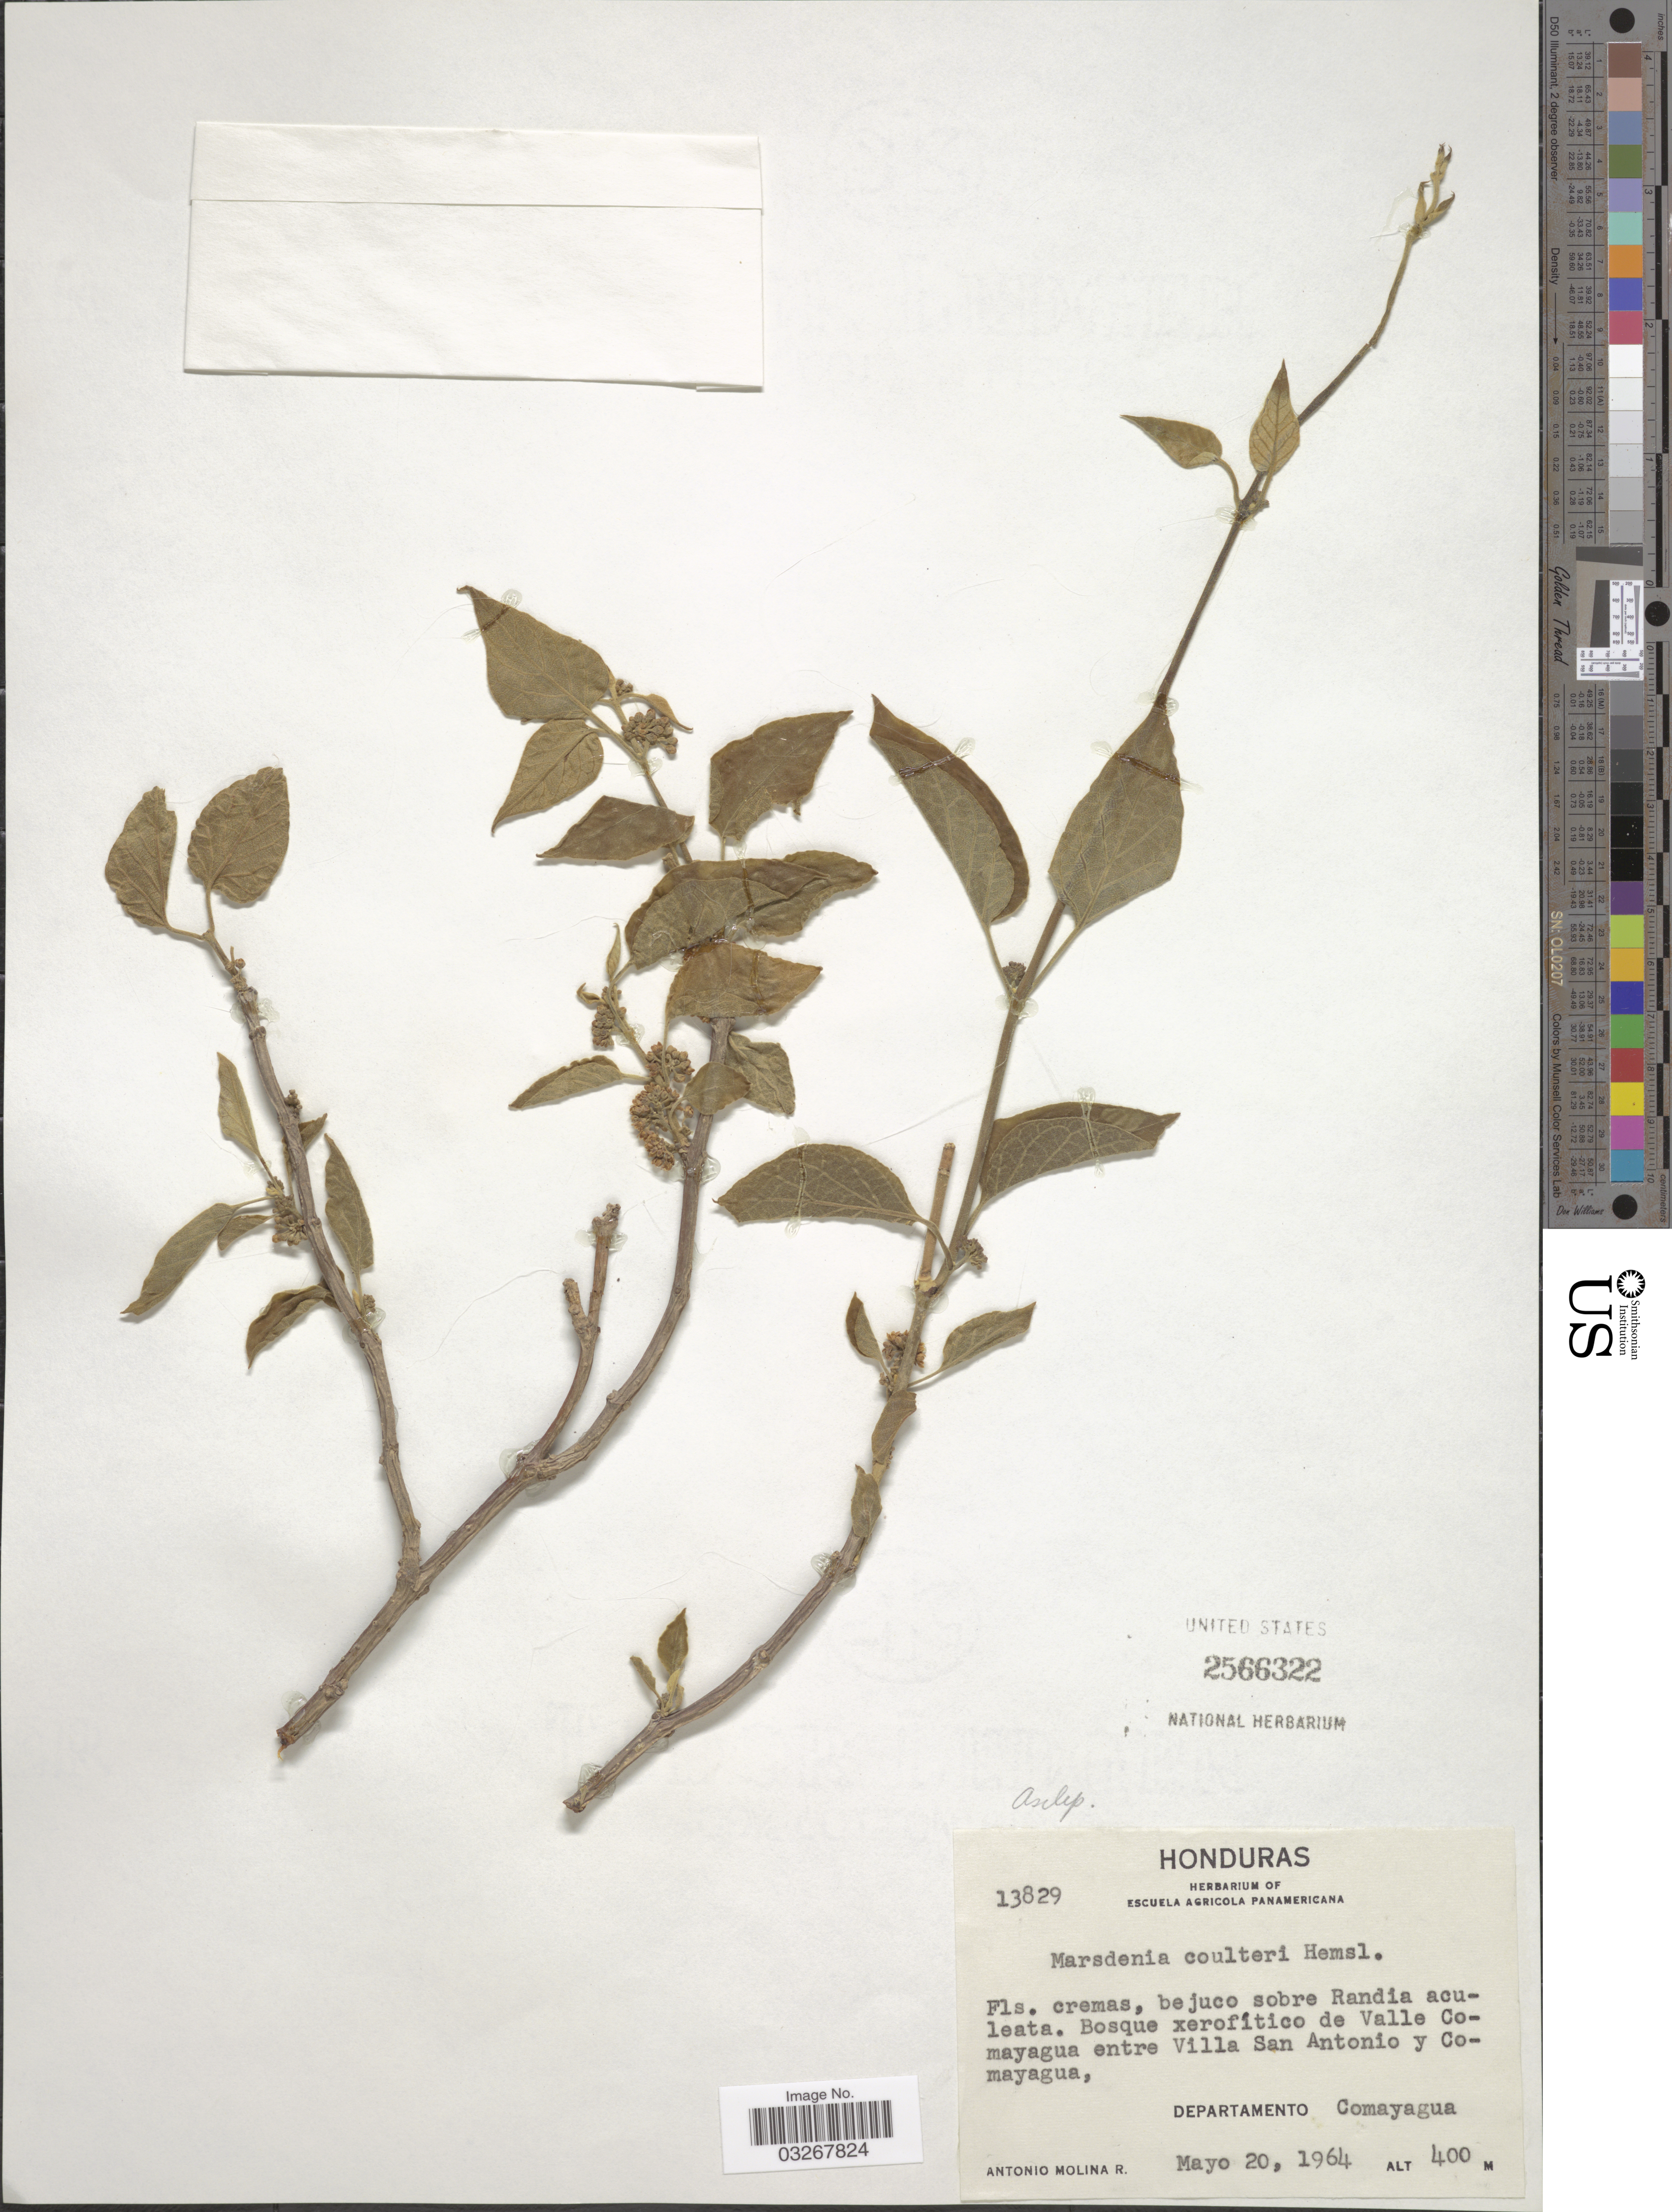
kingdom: Plantae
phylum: Tracheophyta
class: Magnoliopsida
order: Gentianales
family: Apocynaceae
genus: Marsdenia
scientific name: Marsdenia coulteri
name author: Hemsl.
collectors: A. Molina R.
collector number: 13829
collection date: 1964-05-20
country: Honduras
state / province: Comayagua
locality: Valle Comayagua entre Villa San Antonio y Comayagua, Departamento Comayagua.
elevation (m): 400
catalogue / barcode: US 2566322